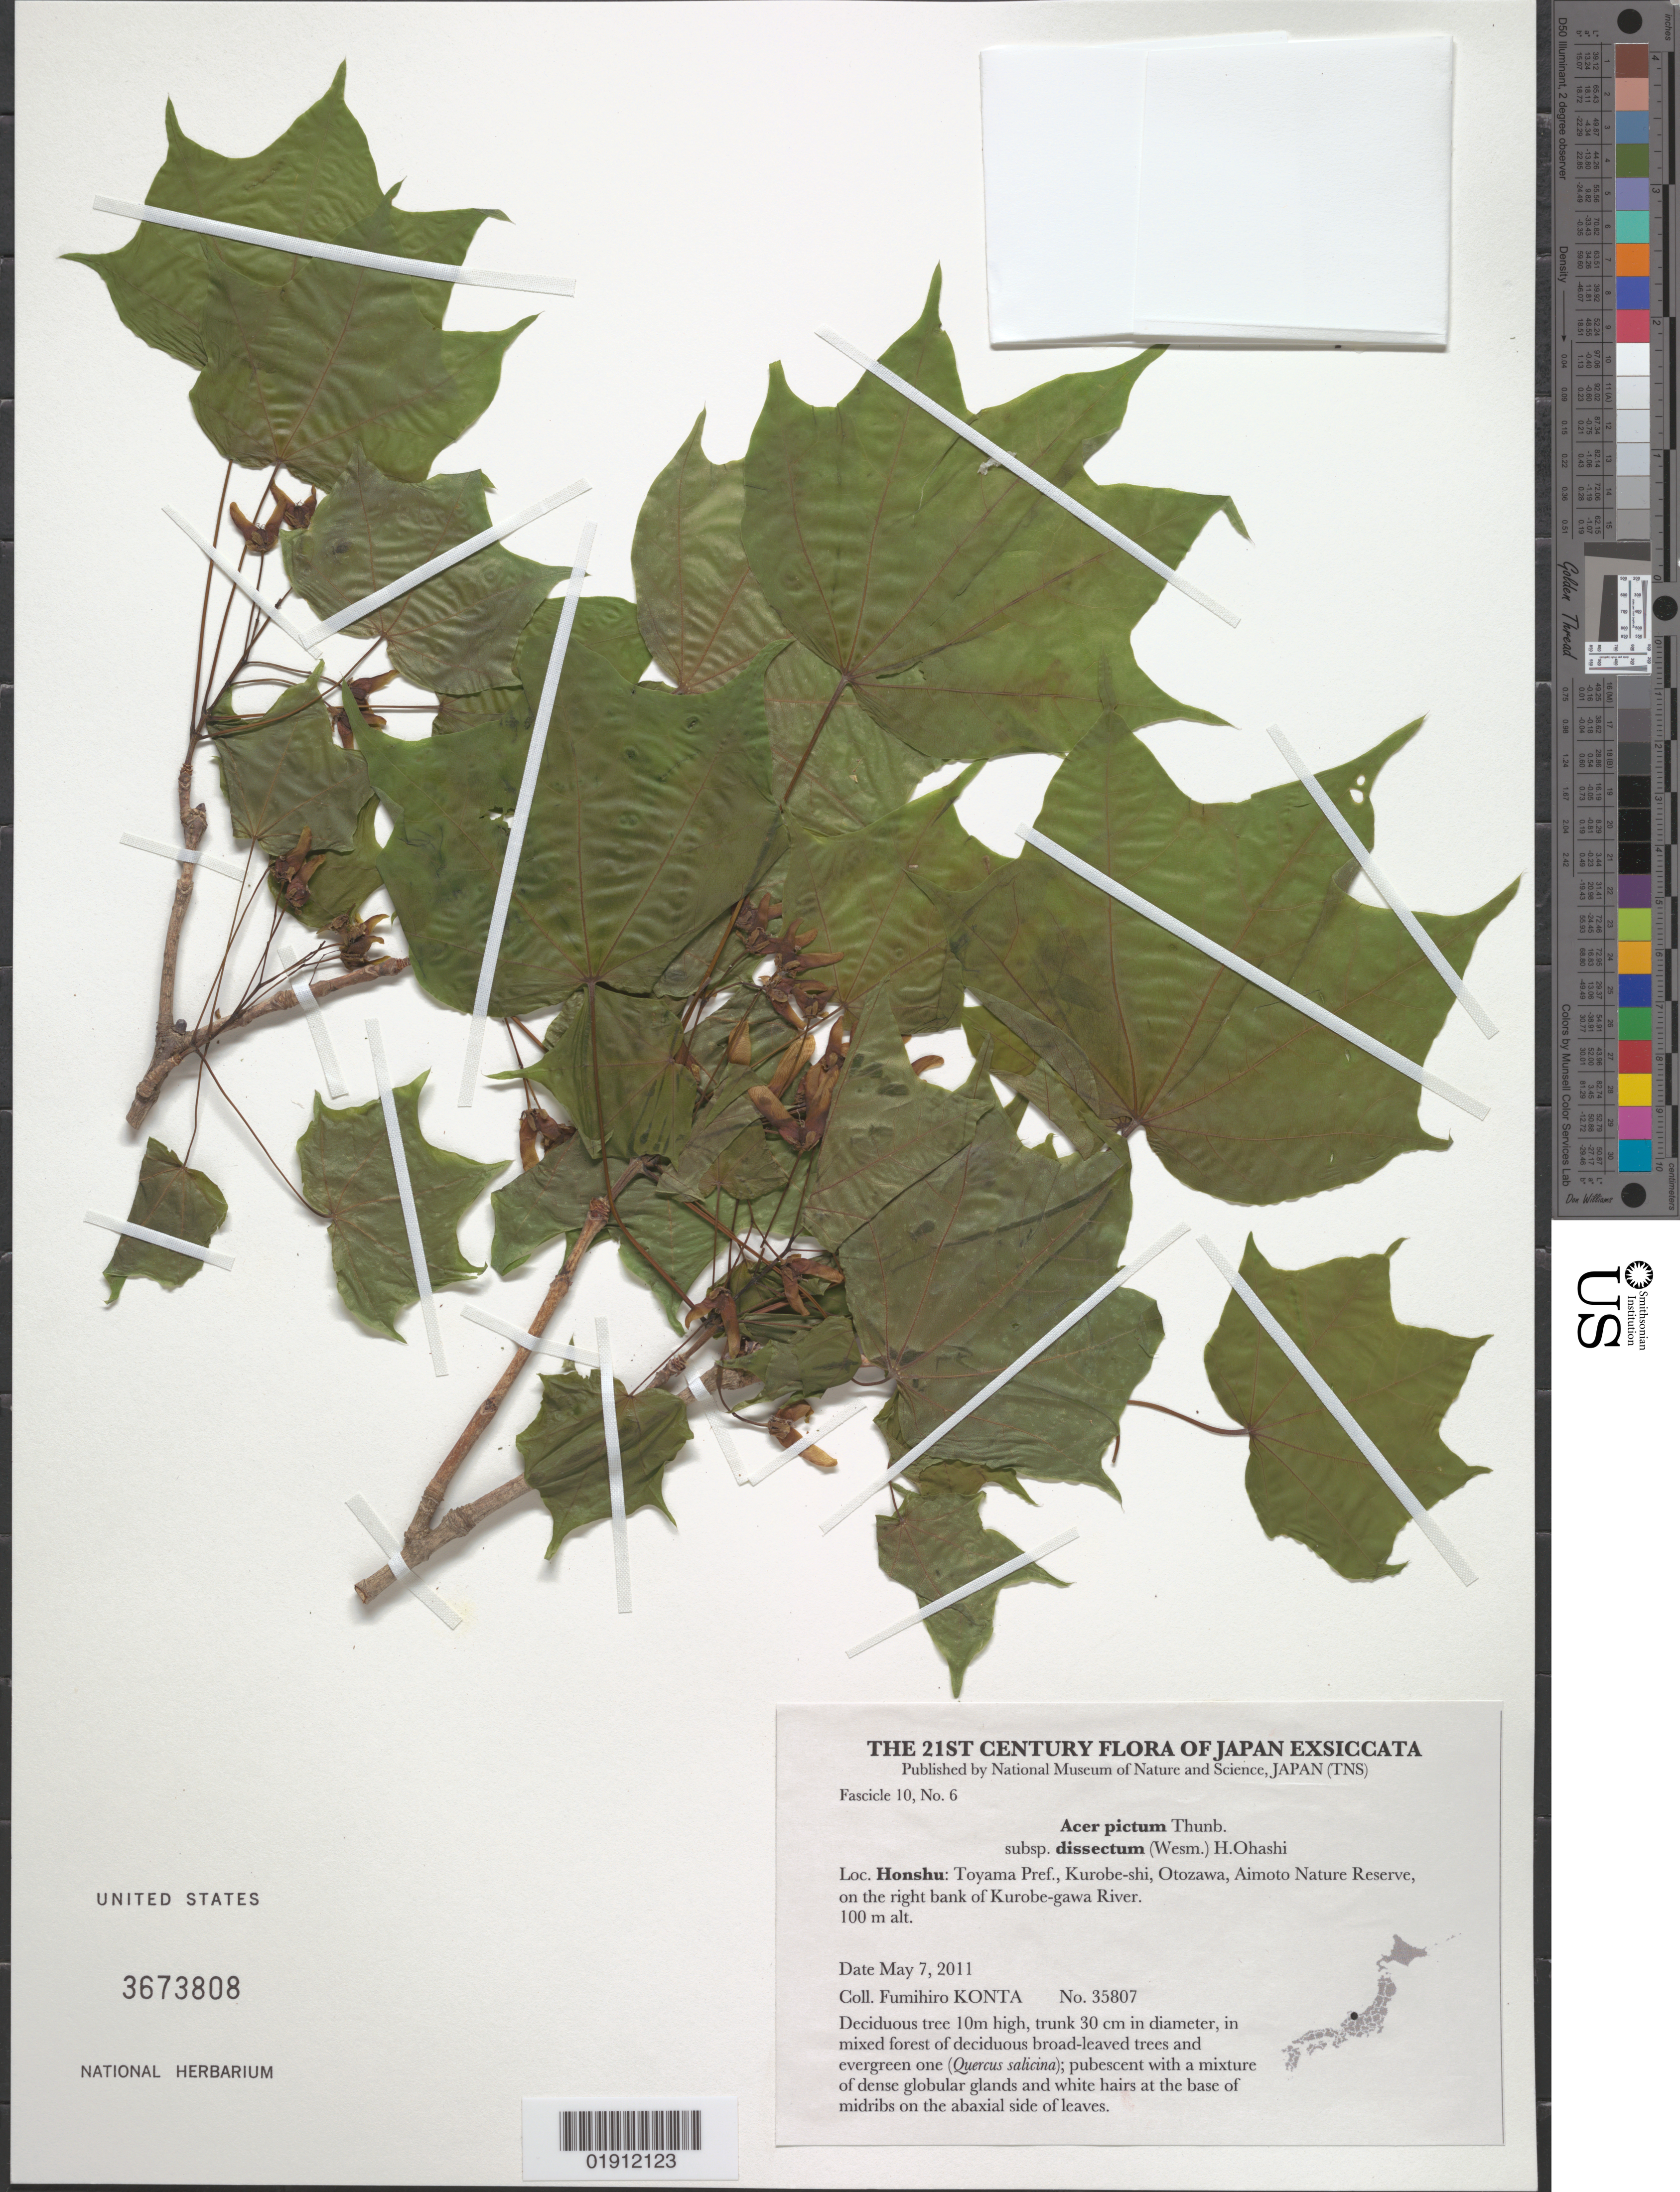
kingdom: Plantae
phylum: Tracheophyta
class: Magnoliopsida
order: Sapindales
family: Sapindaceae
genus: Acer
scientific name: Acer cappadocicum subsp. truncatum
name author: (Bunge) A.E. Murray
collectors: F. Konta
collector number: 35807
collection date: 2011-05-07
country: Japan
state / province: Toyama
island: Honshu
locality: Kurobe-shi, Otozawa, Aimoto Nature reserve, on right bank of Kurobe-gawa River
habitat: In mixed forest of deciduous broad-leaved trees and evergreen one (Quercus salicina)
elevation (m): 100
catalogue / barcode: US 3673808